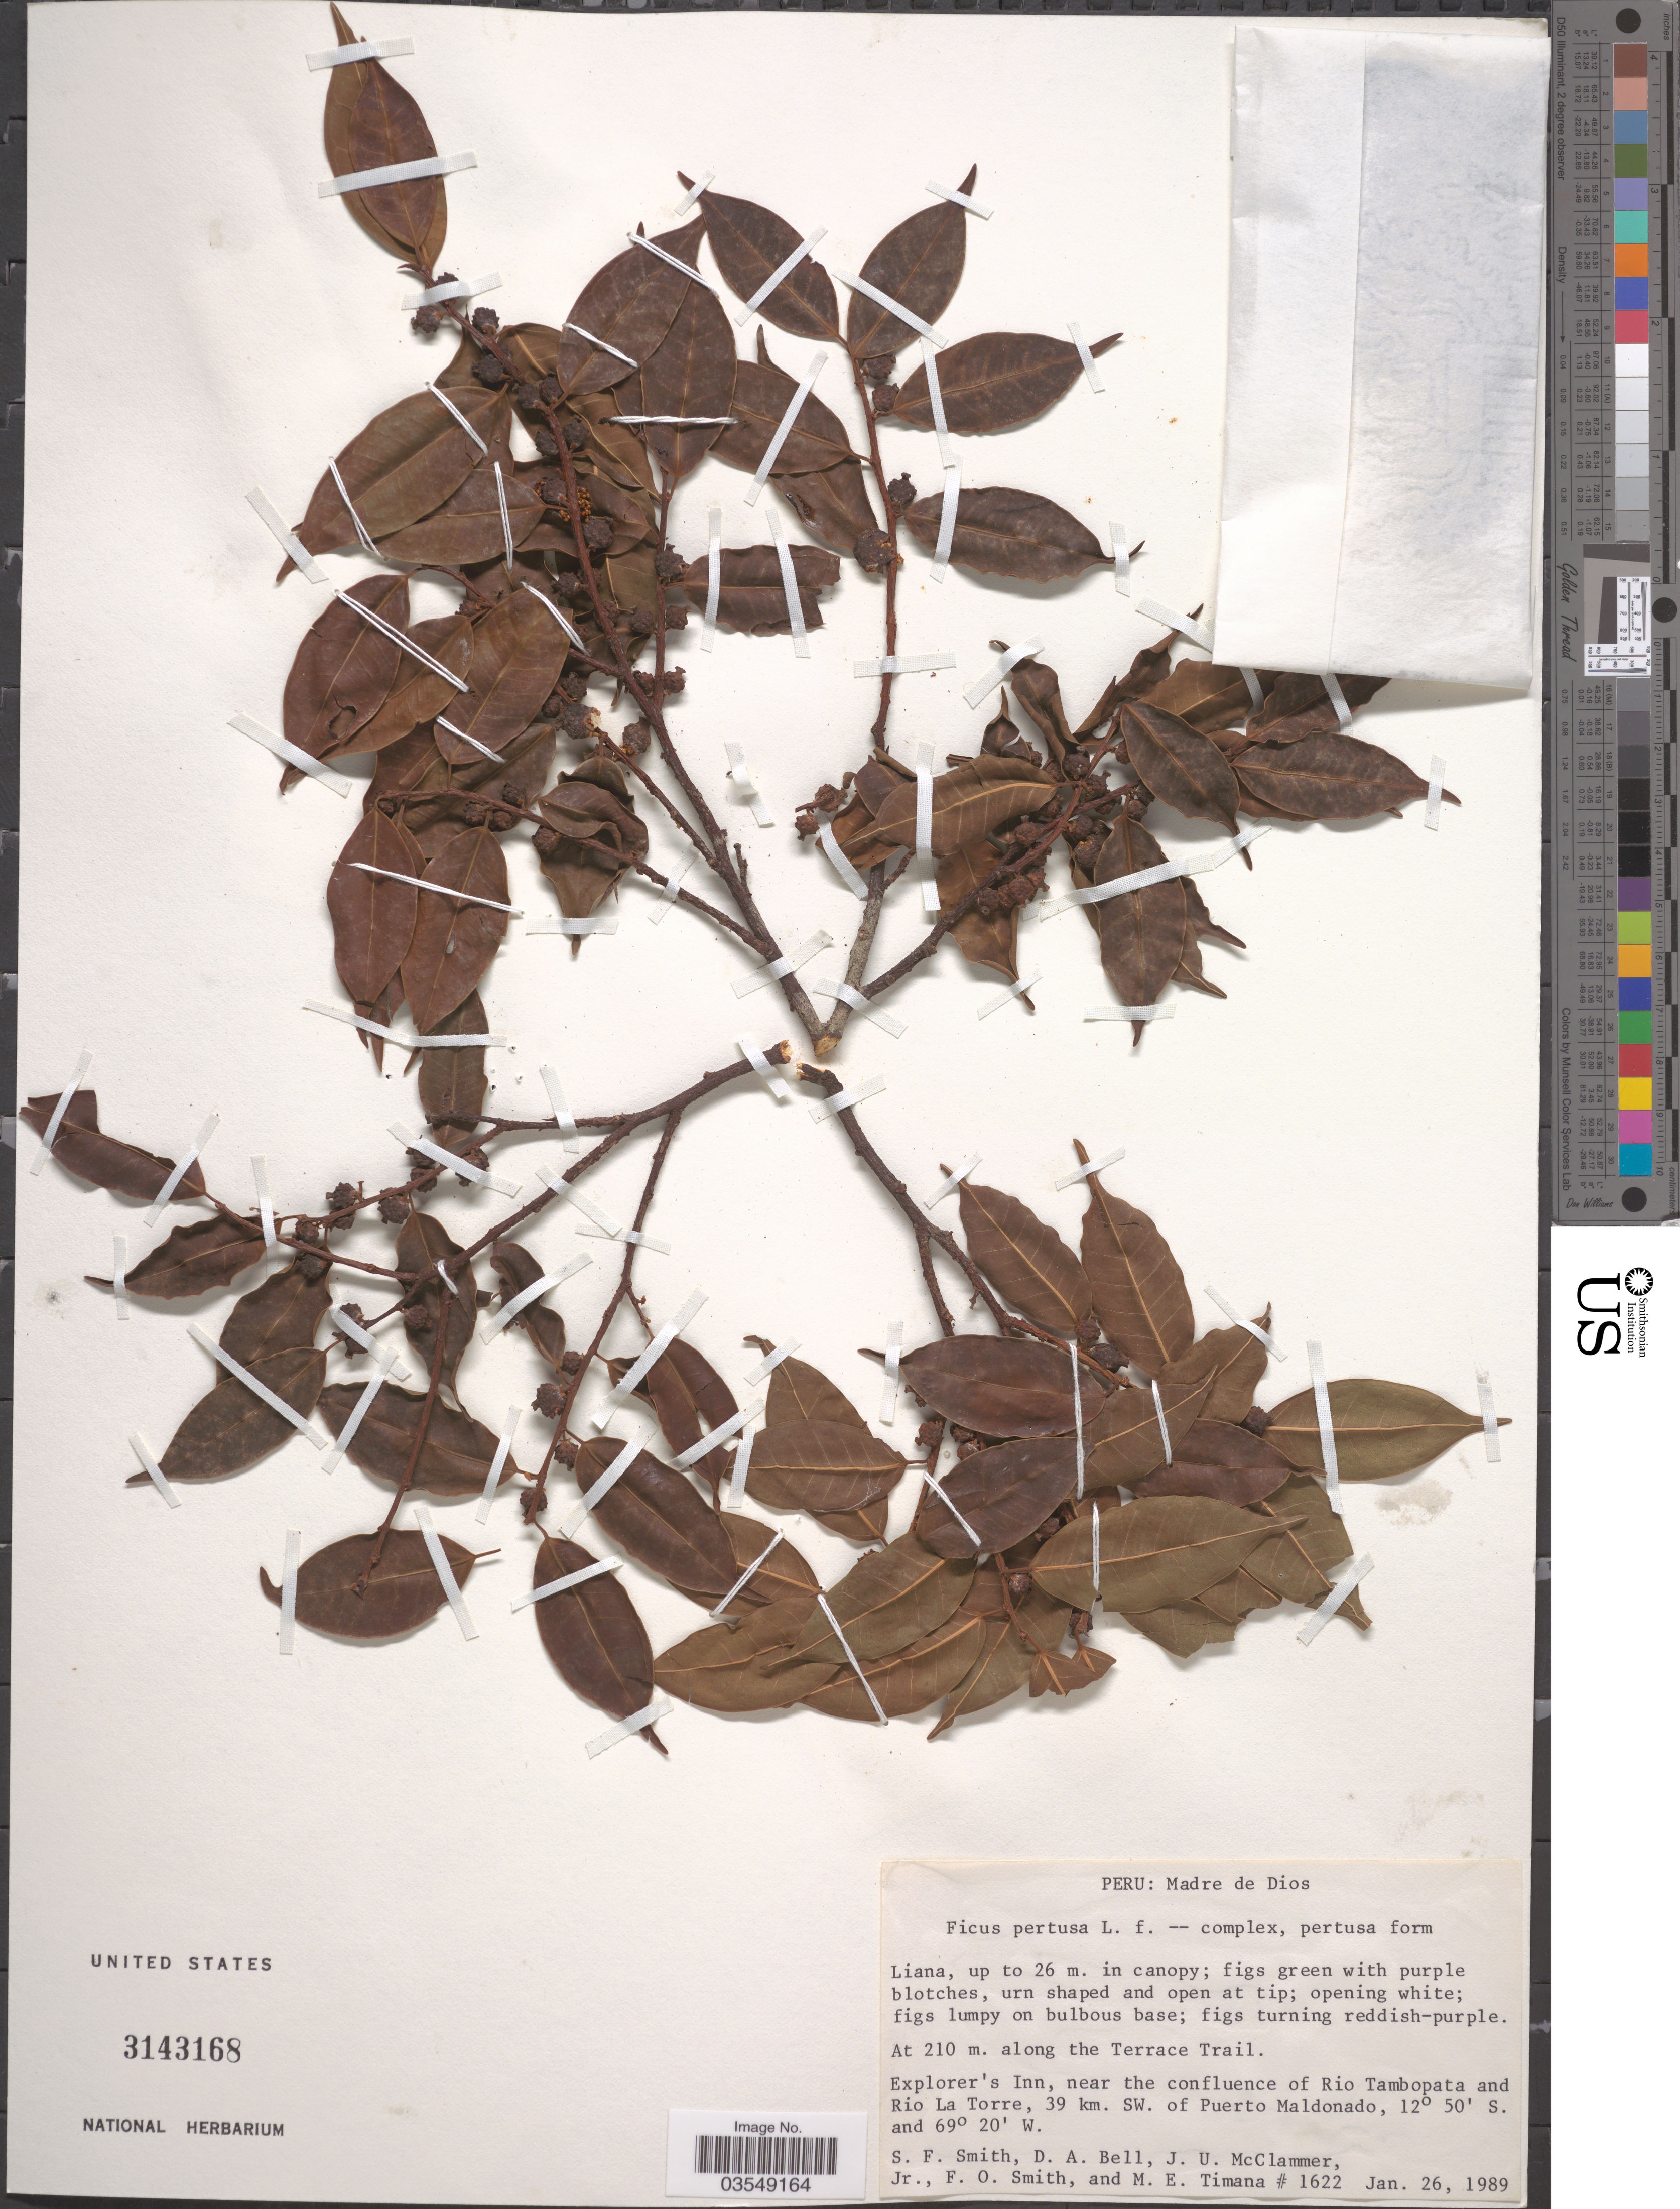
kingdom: Plantae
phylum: Tracheophyta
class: Magnoliopsida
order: Rosales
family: Moraceae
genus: Ficus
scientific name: Ficus nigrotuberculata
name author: Pelissari & Romaniuc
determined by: Mitidieri, Nicole, (WIS), University of Wisconsin - Madison (UNITED STATES)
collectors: S.F. Smith, D. A. Bell, J. McClammer Jr. & F. Smith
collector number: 1622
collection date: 1989-01-26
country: Peru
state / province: Madre de Dios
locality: Along the Terrace Trail. Explorer's Inn, near the confluence of Rio Tambopata and Rio La Torre, 39 km. SW. of Puerto Maldonado.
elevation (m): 210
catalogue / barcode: US 3143168